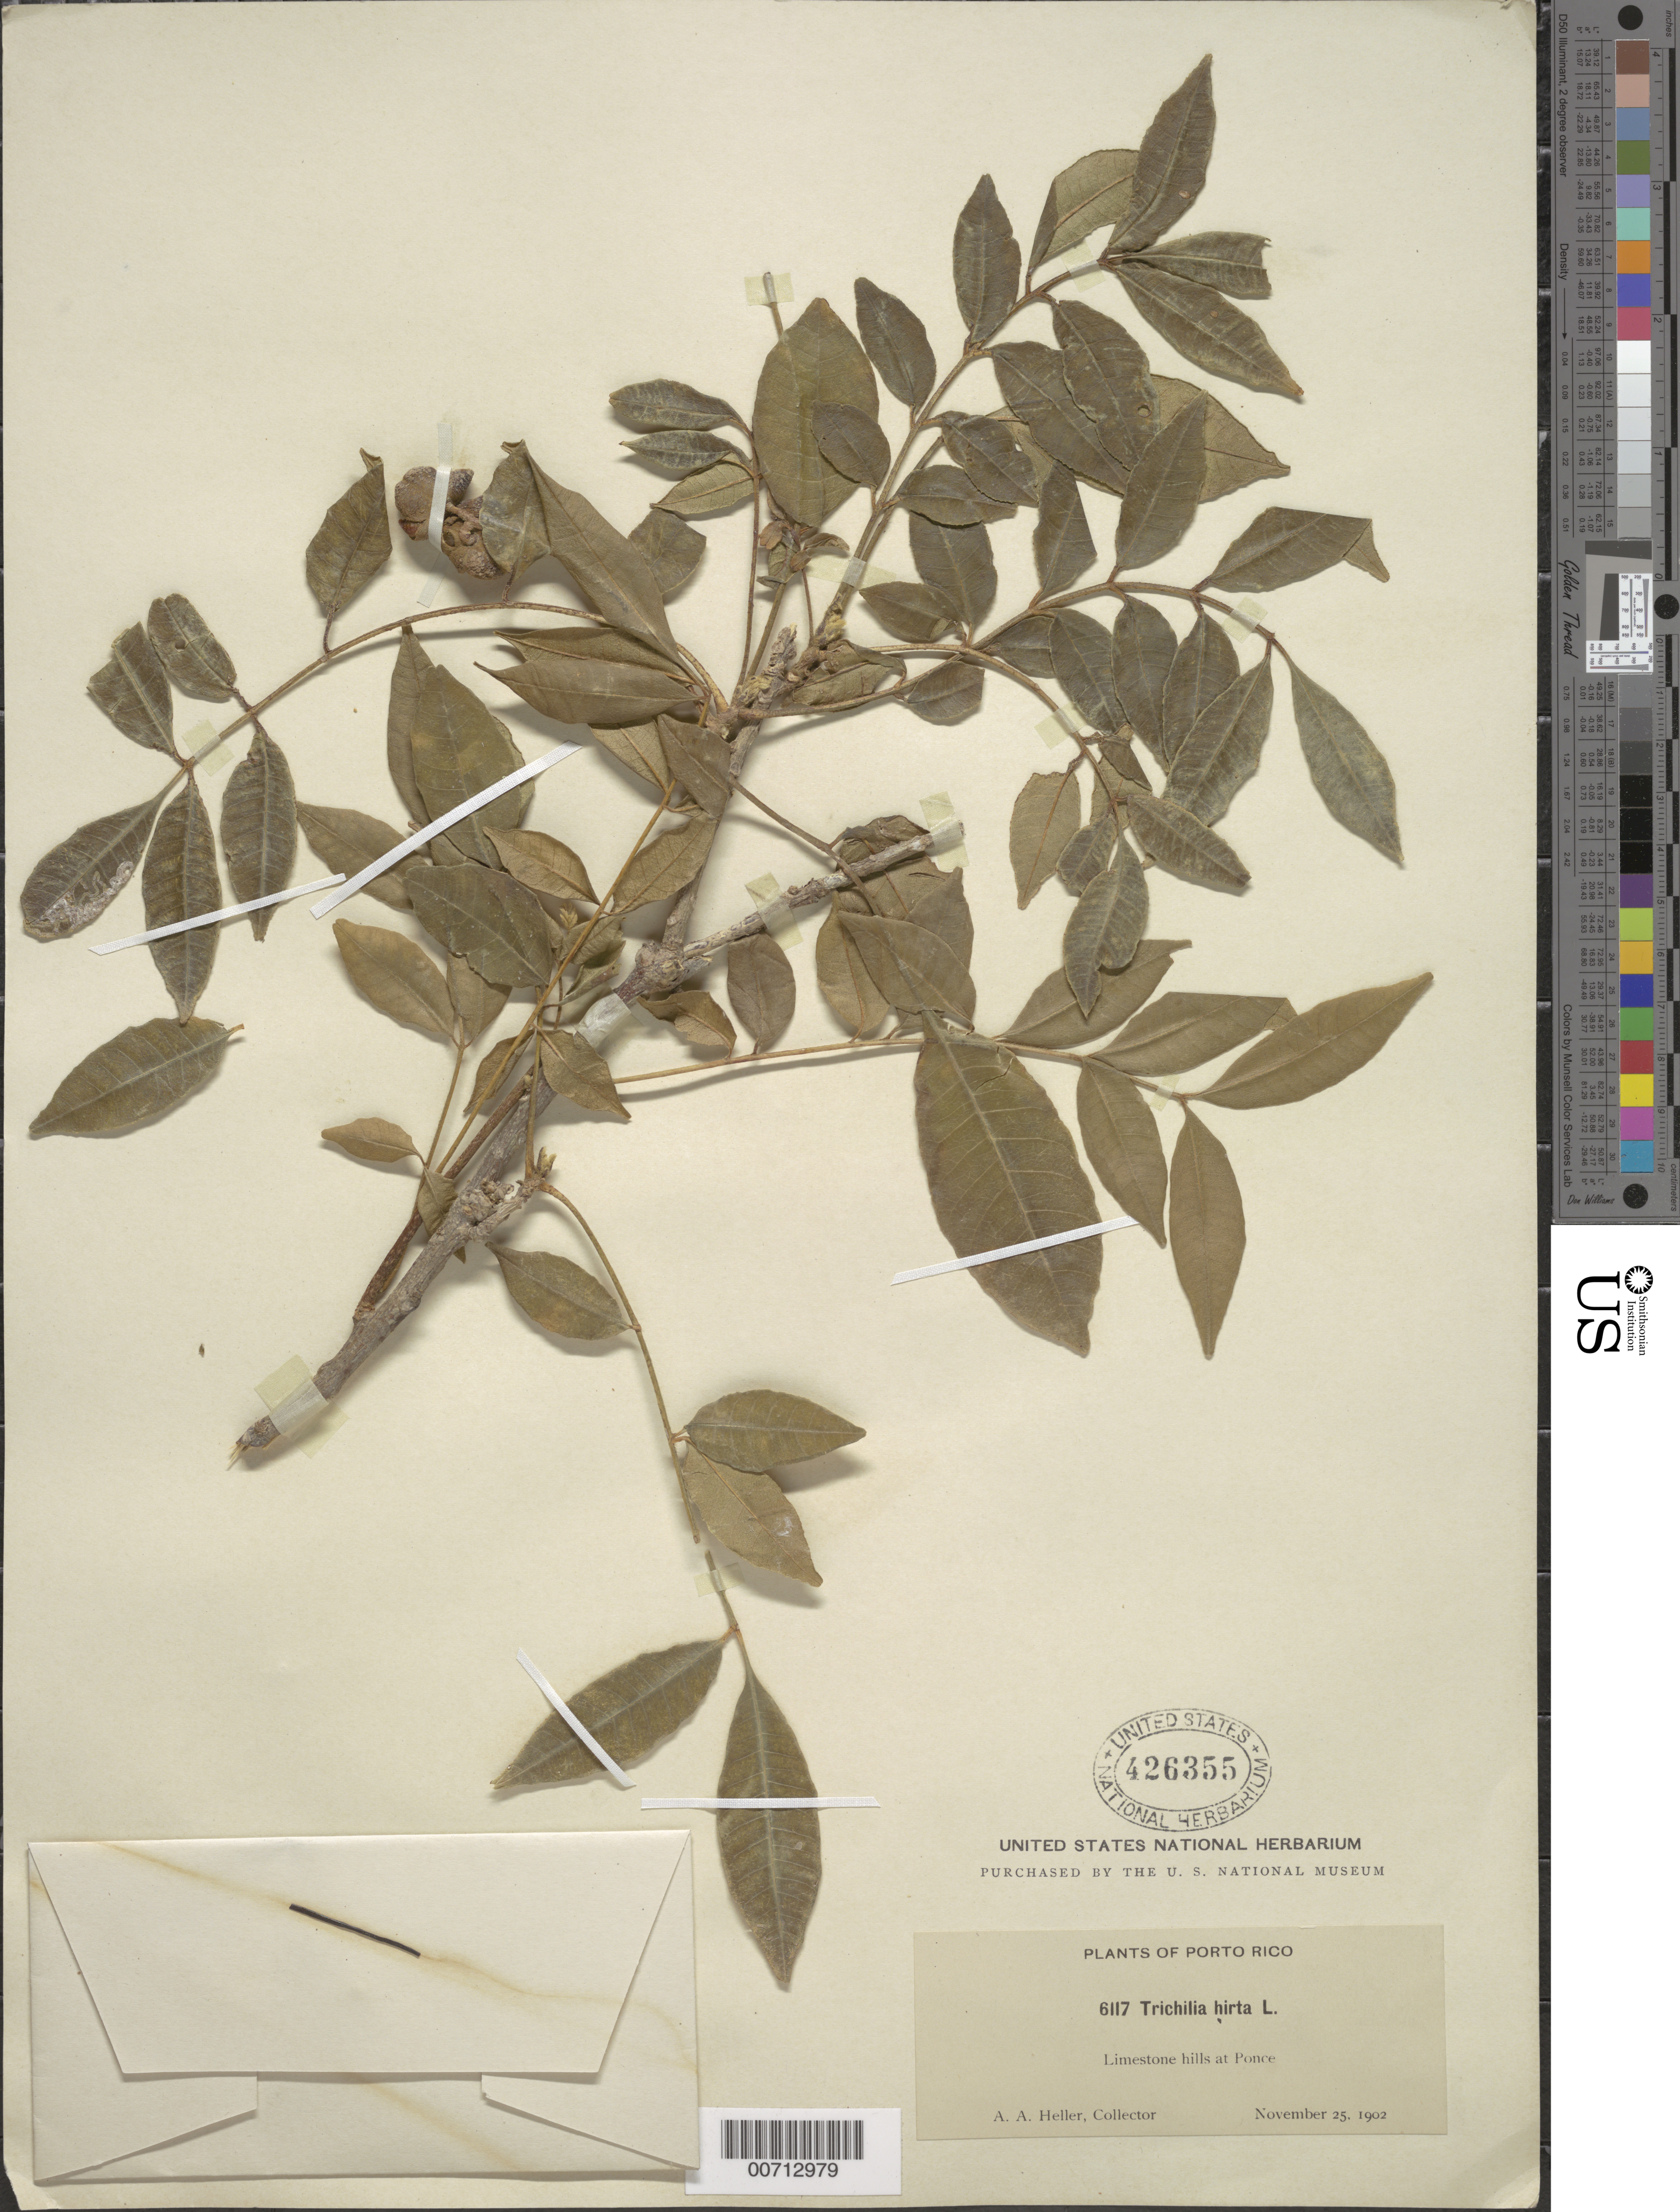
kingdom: Plantae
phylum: Tracheophyta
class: Magnoliopsida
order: Sapindales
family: Meliaceae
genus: Trichilia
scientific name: Trichilia hirta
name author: L.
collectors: A. A. Heller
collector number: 6117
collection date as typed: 25 Nov 1902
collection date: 1902-11-25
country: Puerto Rico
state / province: Ponce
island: Greater Antilles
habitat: Limestone hills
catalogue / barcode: US 426355